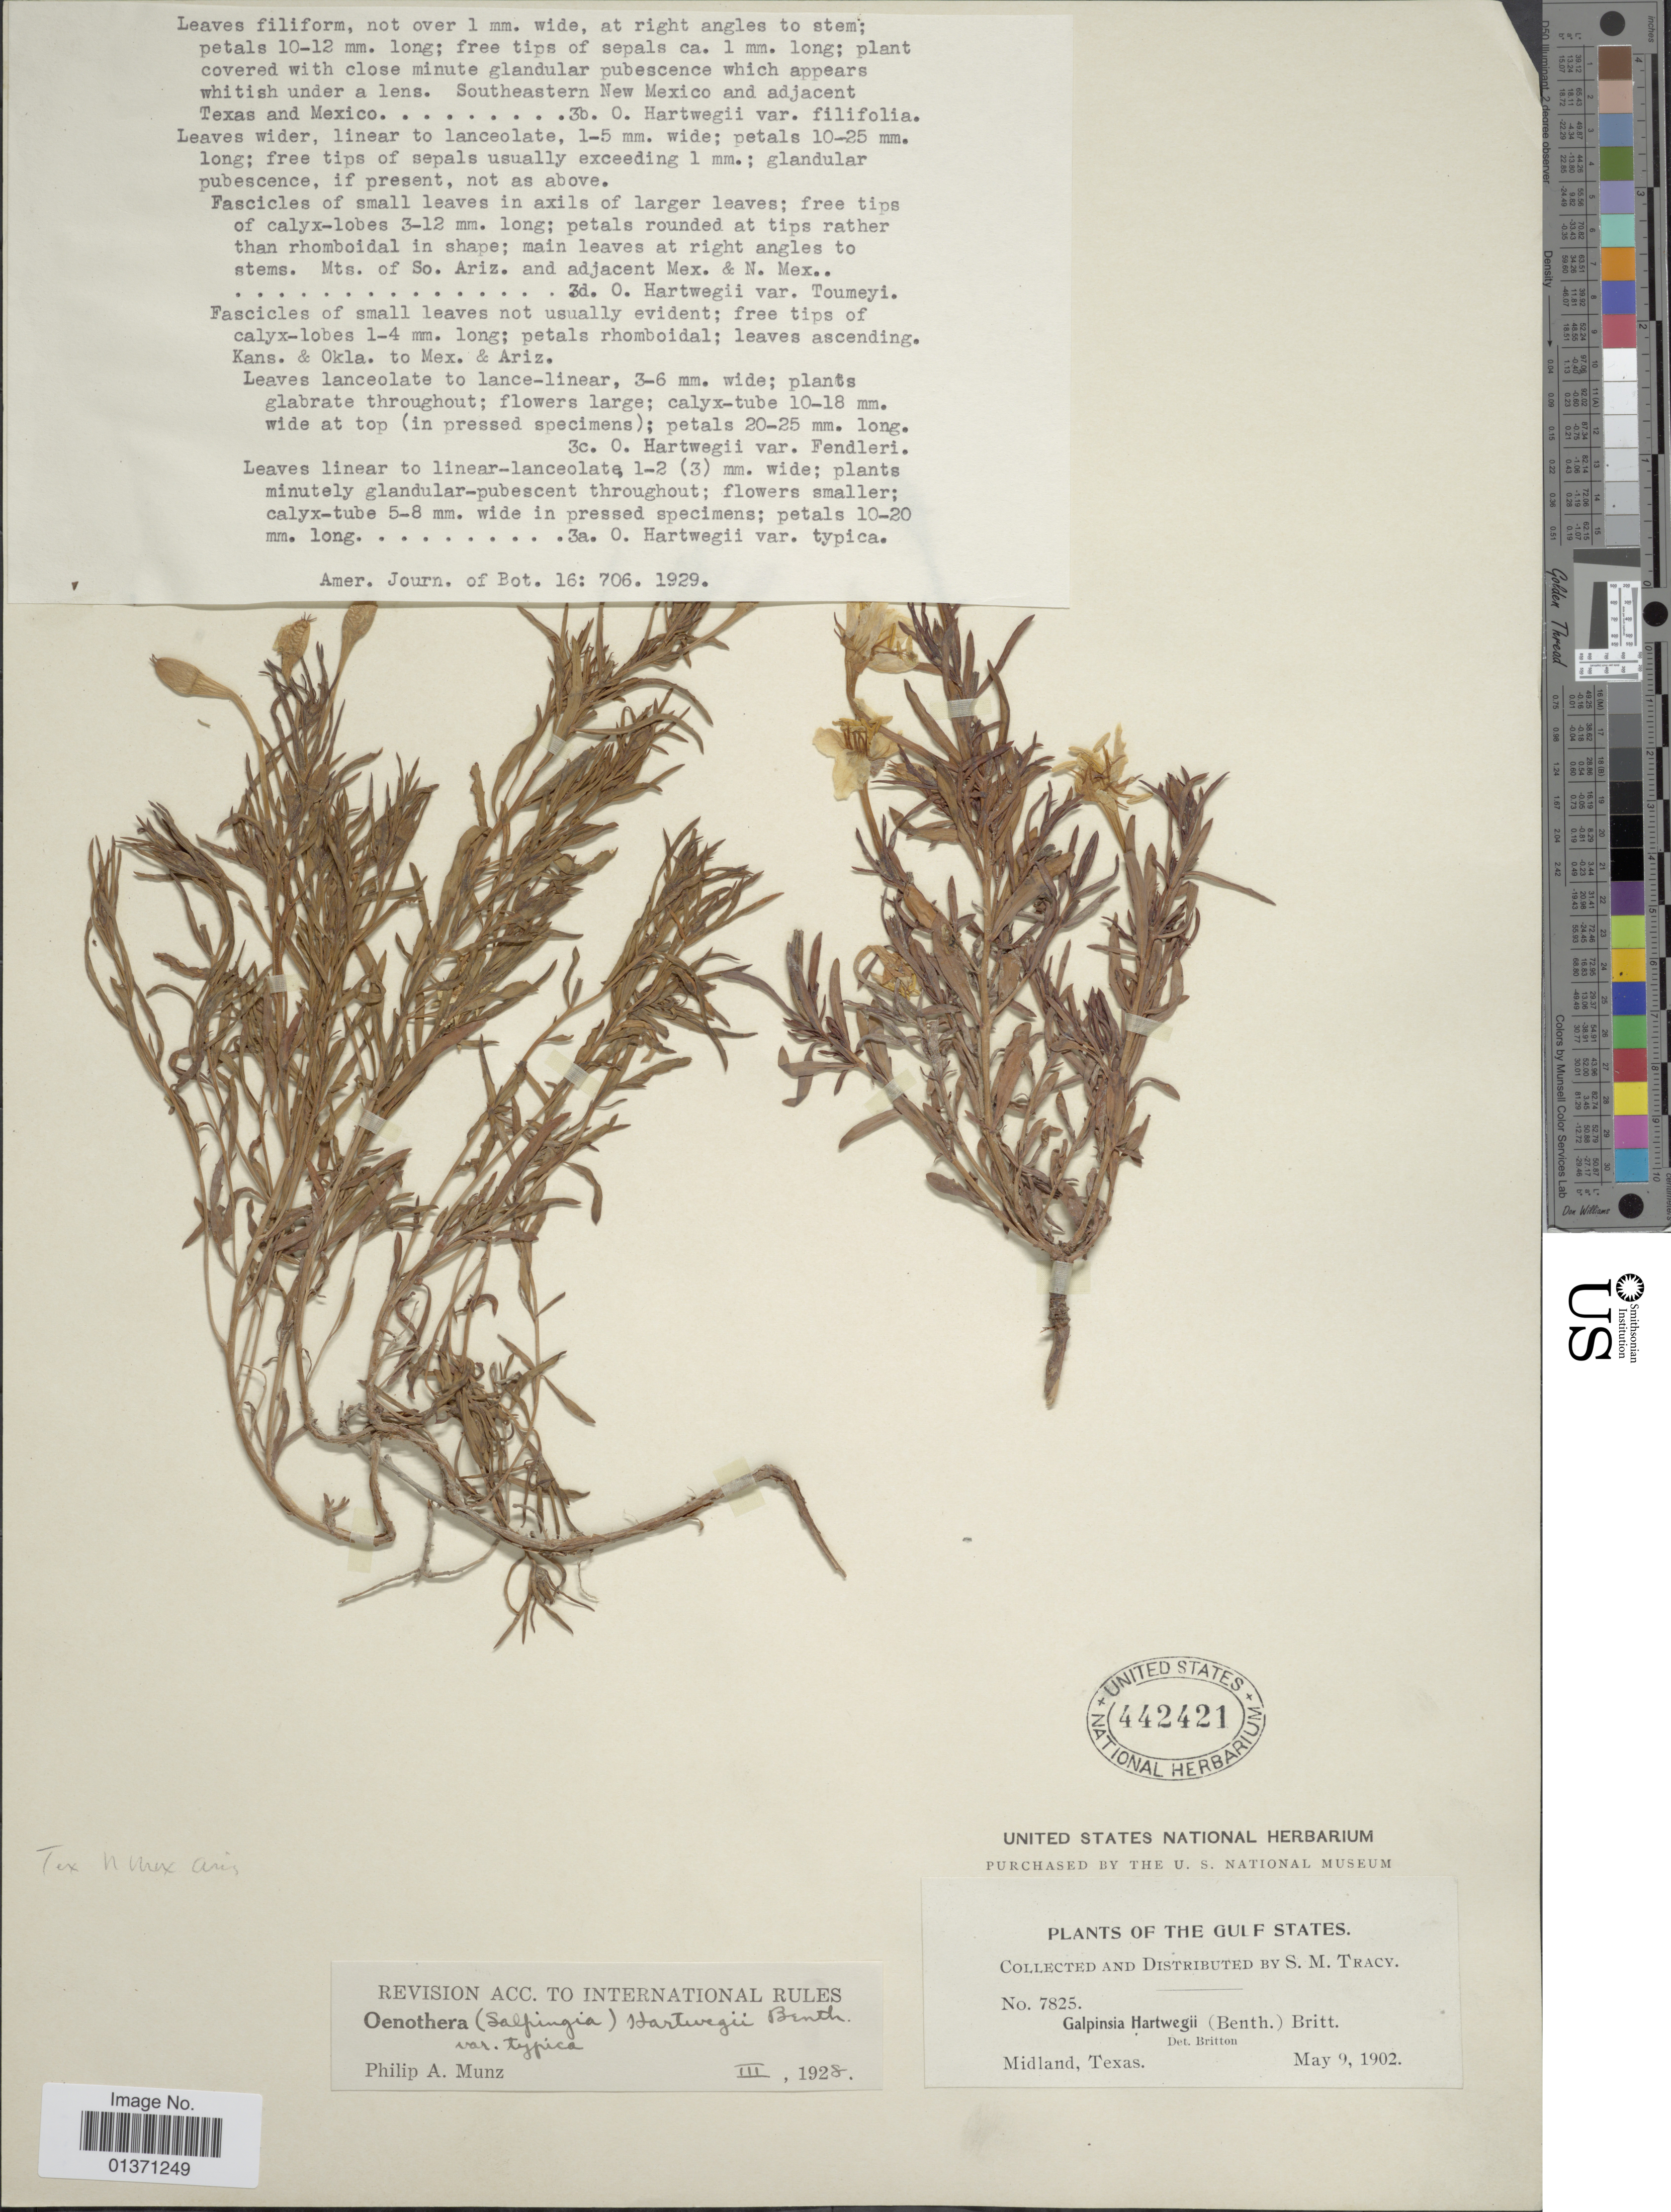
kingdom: Plantae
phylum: Tracheophyta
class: Magnoliopsida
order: Myrtales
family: Onagraceae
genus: Oenothera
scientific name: Oenothera hartwegii subsp. filifolia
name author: (Eastw.) W.L. Wagner & Hoch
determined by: Cooper, B. J.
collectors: S. M. Tracy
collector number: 7825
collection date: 1902-05-09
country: United States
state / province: Texas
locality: Midland, Gulf States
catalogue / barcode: US 442421